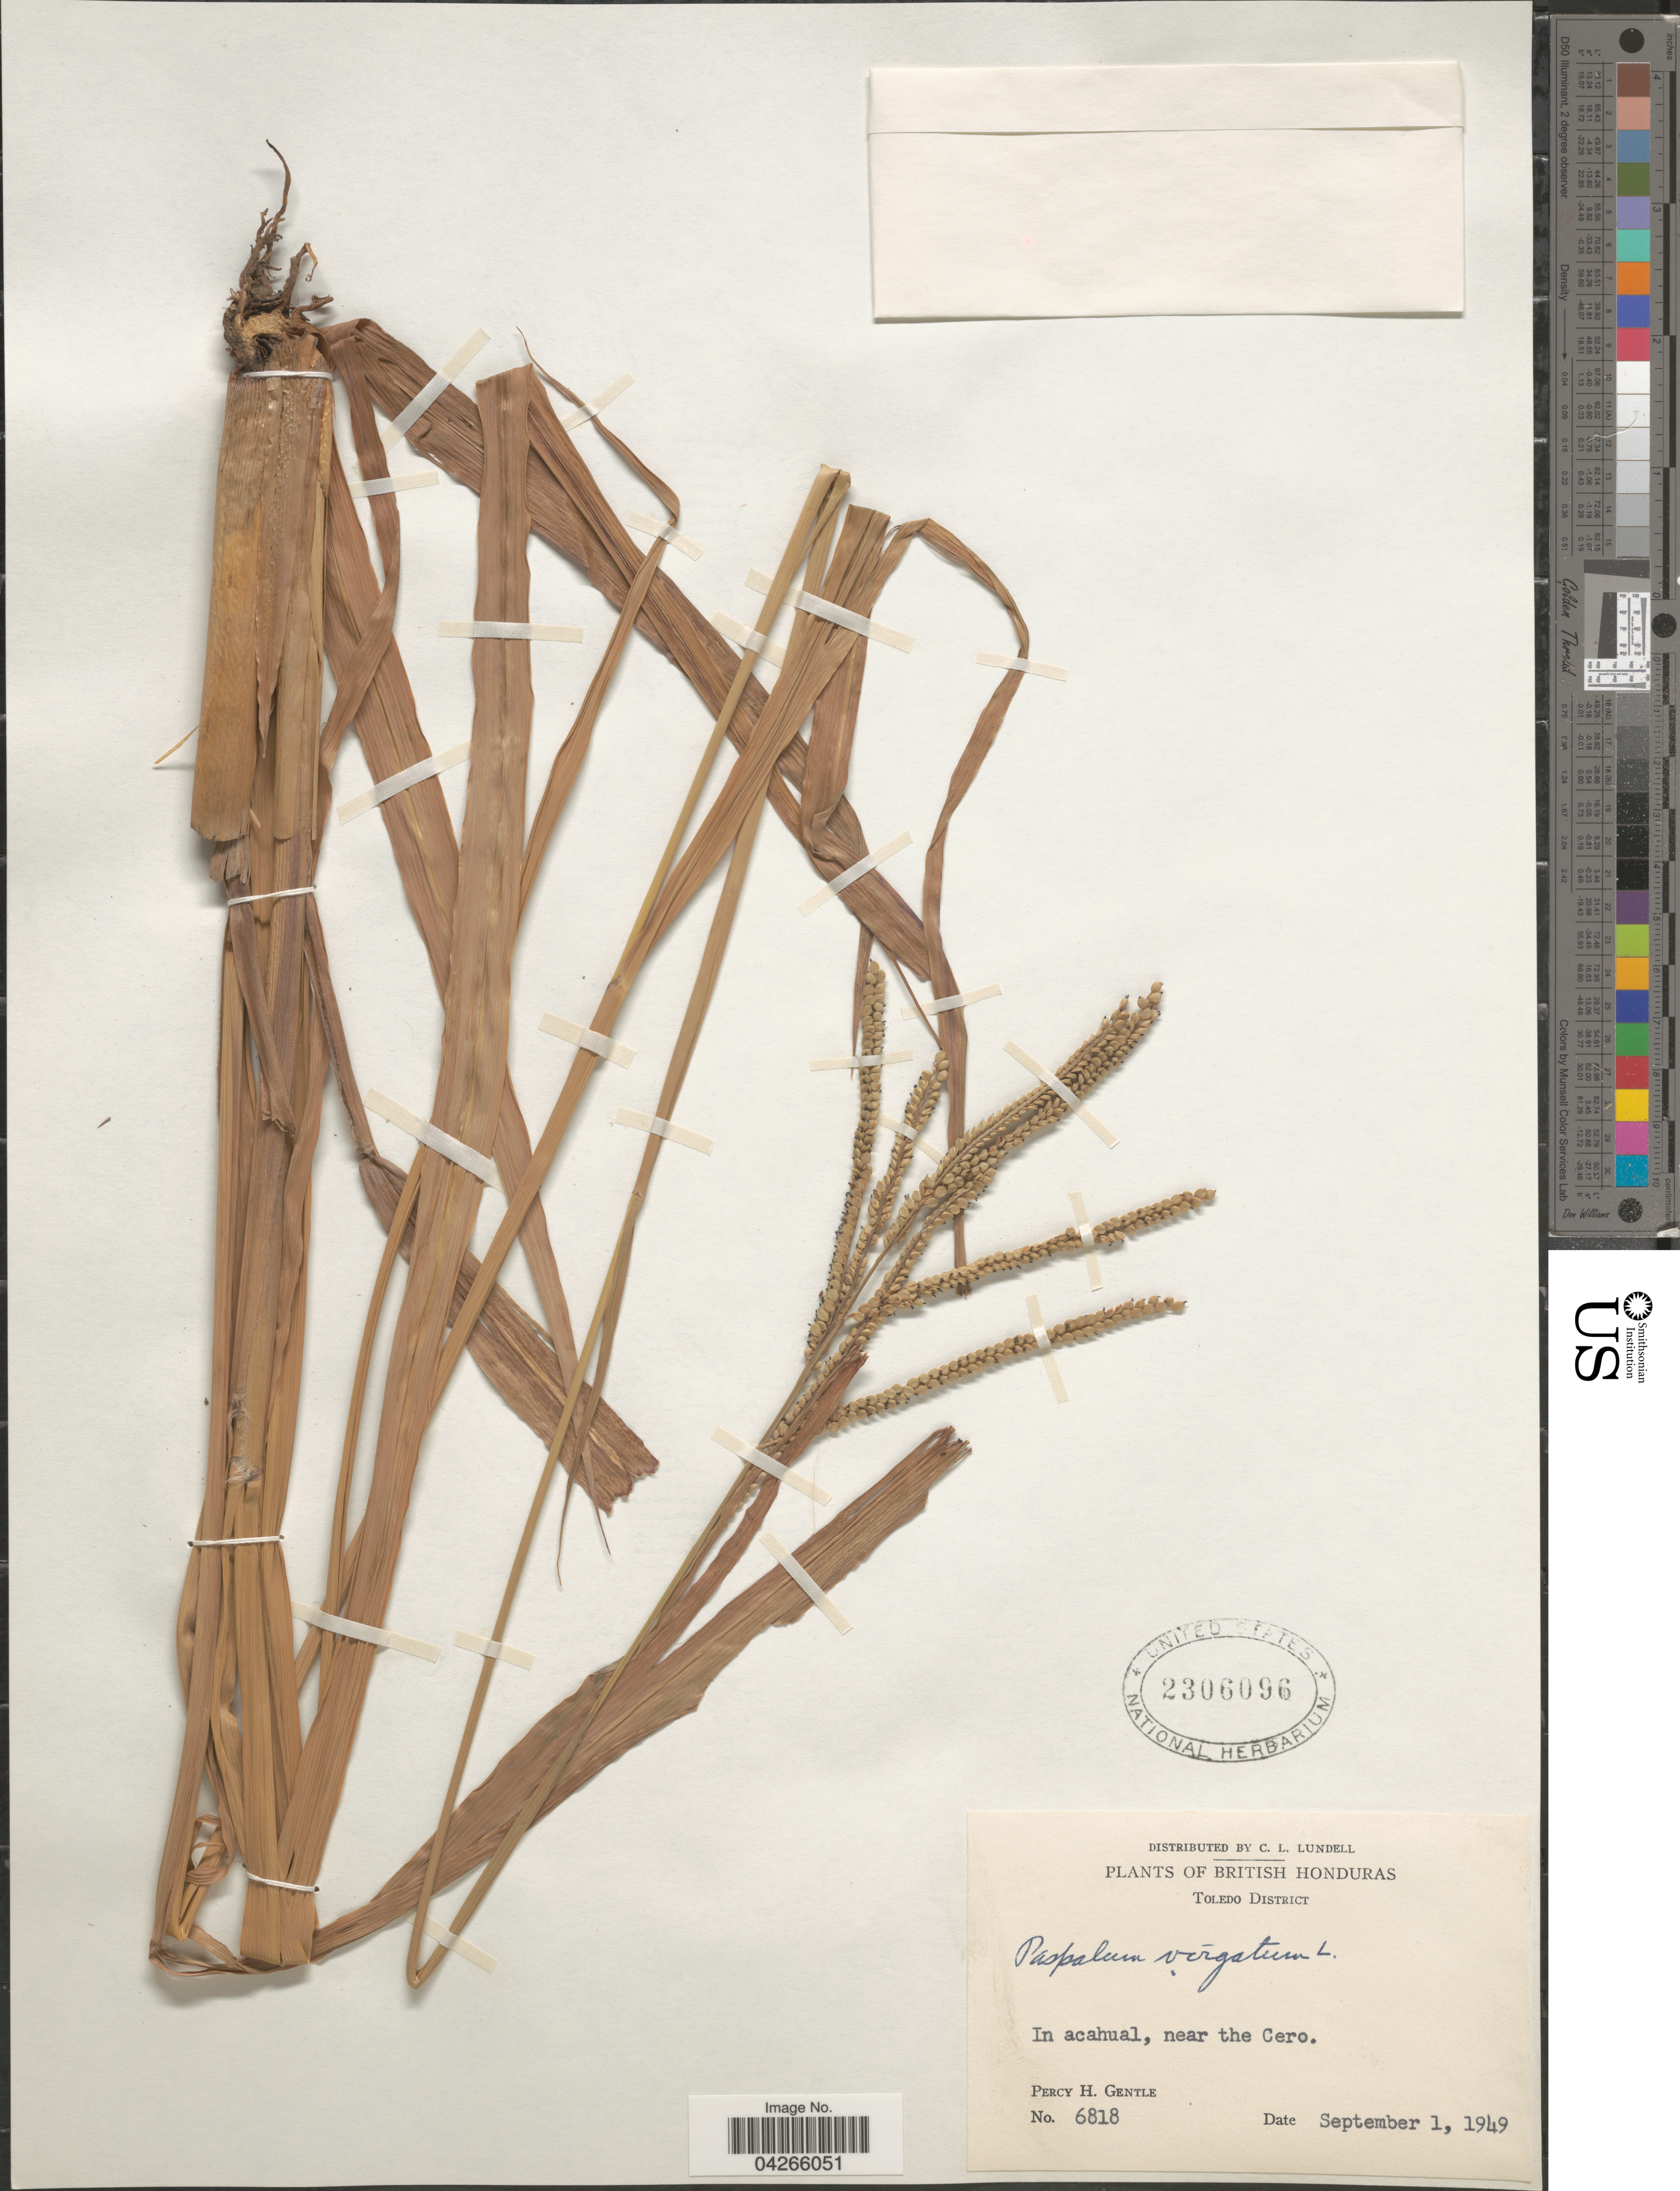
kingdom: Plantae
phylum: Tracheophyta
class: Liliopsida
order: Poales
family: Poaceae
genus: Paspalum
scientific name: Paspalum virgatum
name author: L.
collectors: P. H. Gentle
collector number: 6818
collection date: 1949-09-01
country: Belize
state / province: Toledo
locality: British Honduras. Toledo District. In acahual, near the Cero.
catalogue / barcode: US 2306096